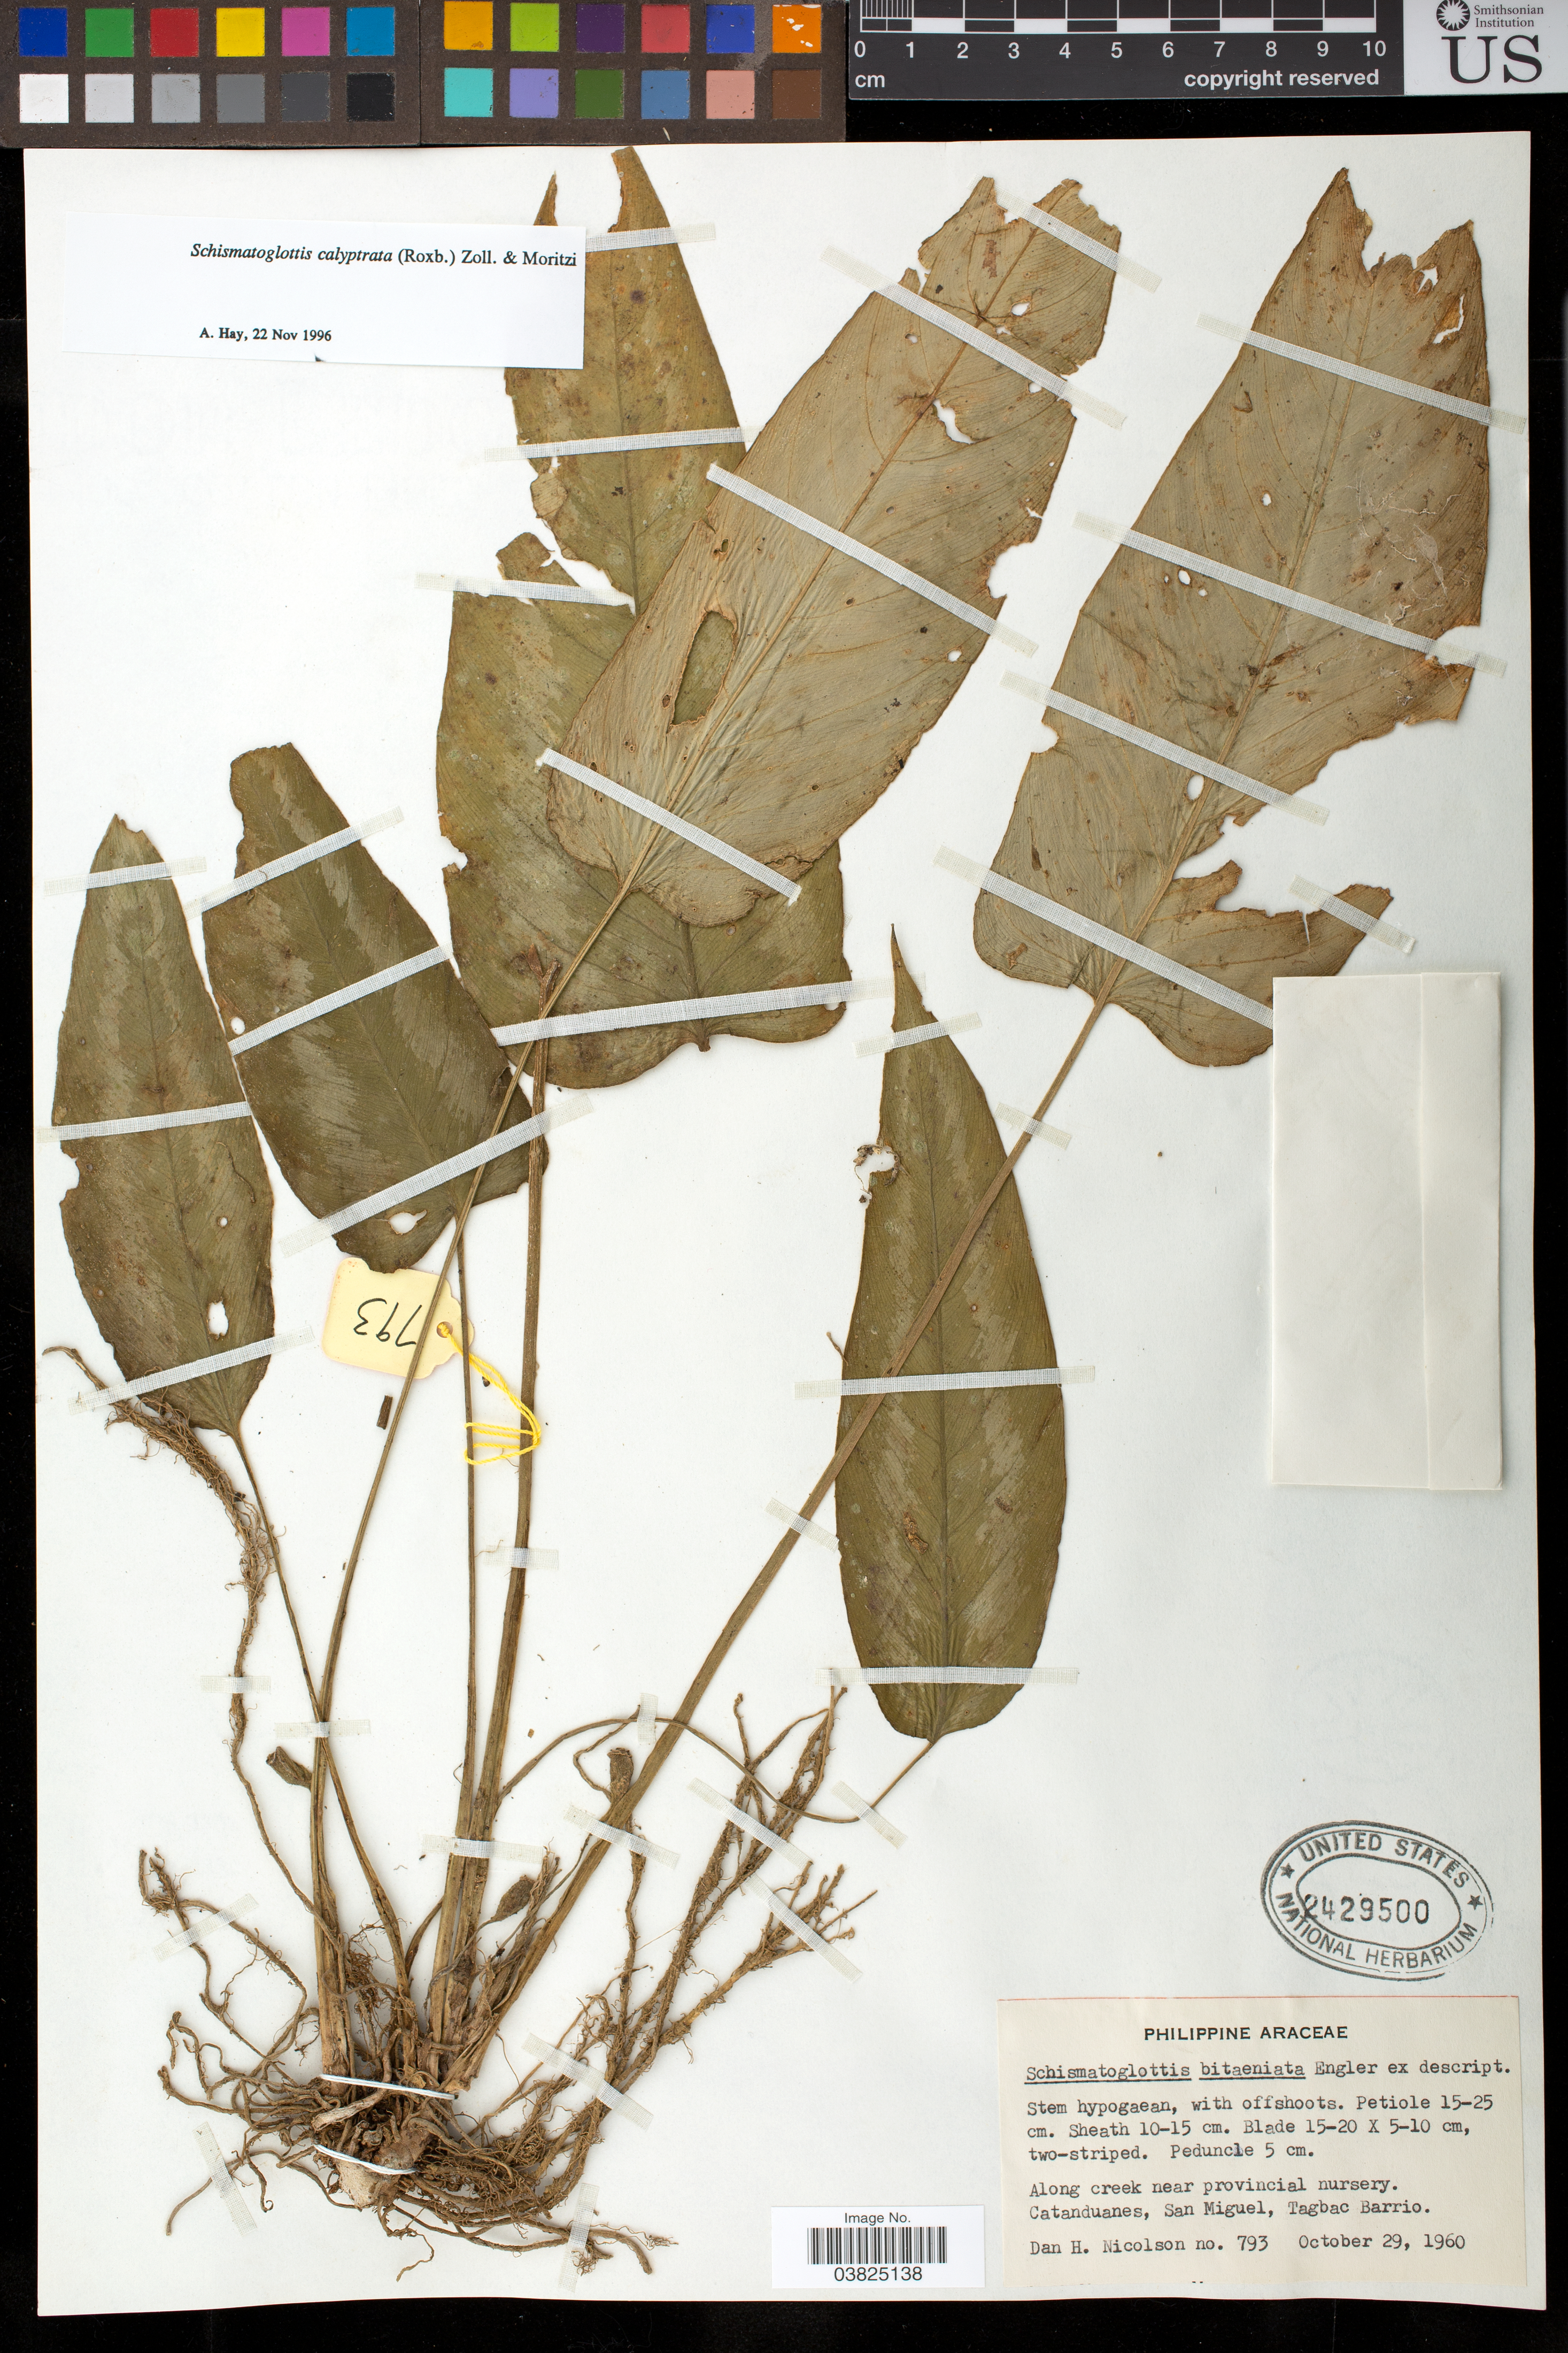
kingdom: Plantae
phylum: Tracheophyta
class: Liliopsida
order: Alismatales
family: Araceae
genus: Schismatoglottis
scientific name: Schismatoglottis calyptrata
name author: Zoll. & Moritzi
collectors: D. H. Nicolson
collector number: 793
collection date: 1960-10-29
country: Philippines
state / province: Bicol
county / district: Catanduanes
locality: San Miguel, Tagbac Barrio.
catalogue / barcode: US 2429500